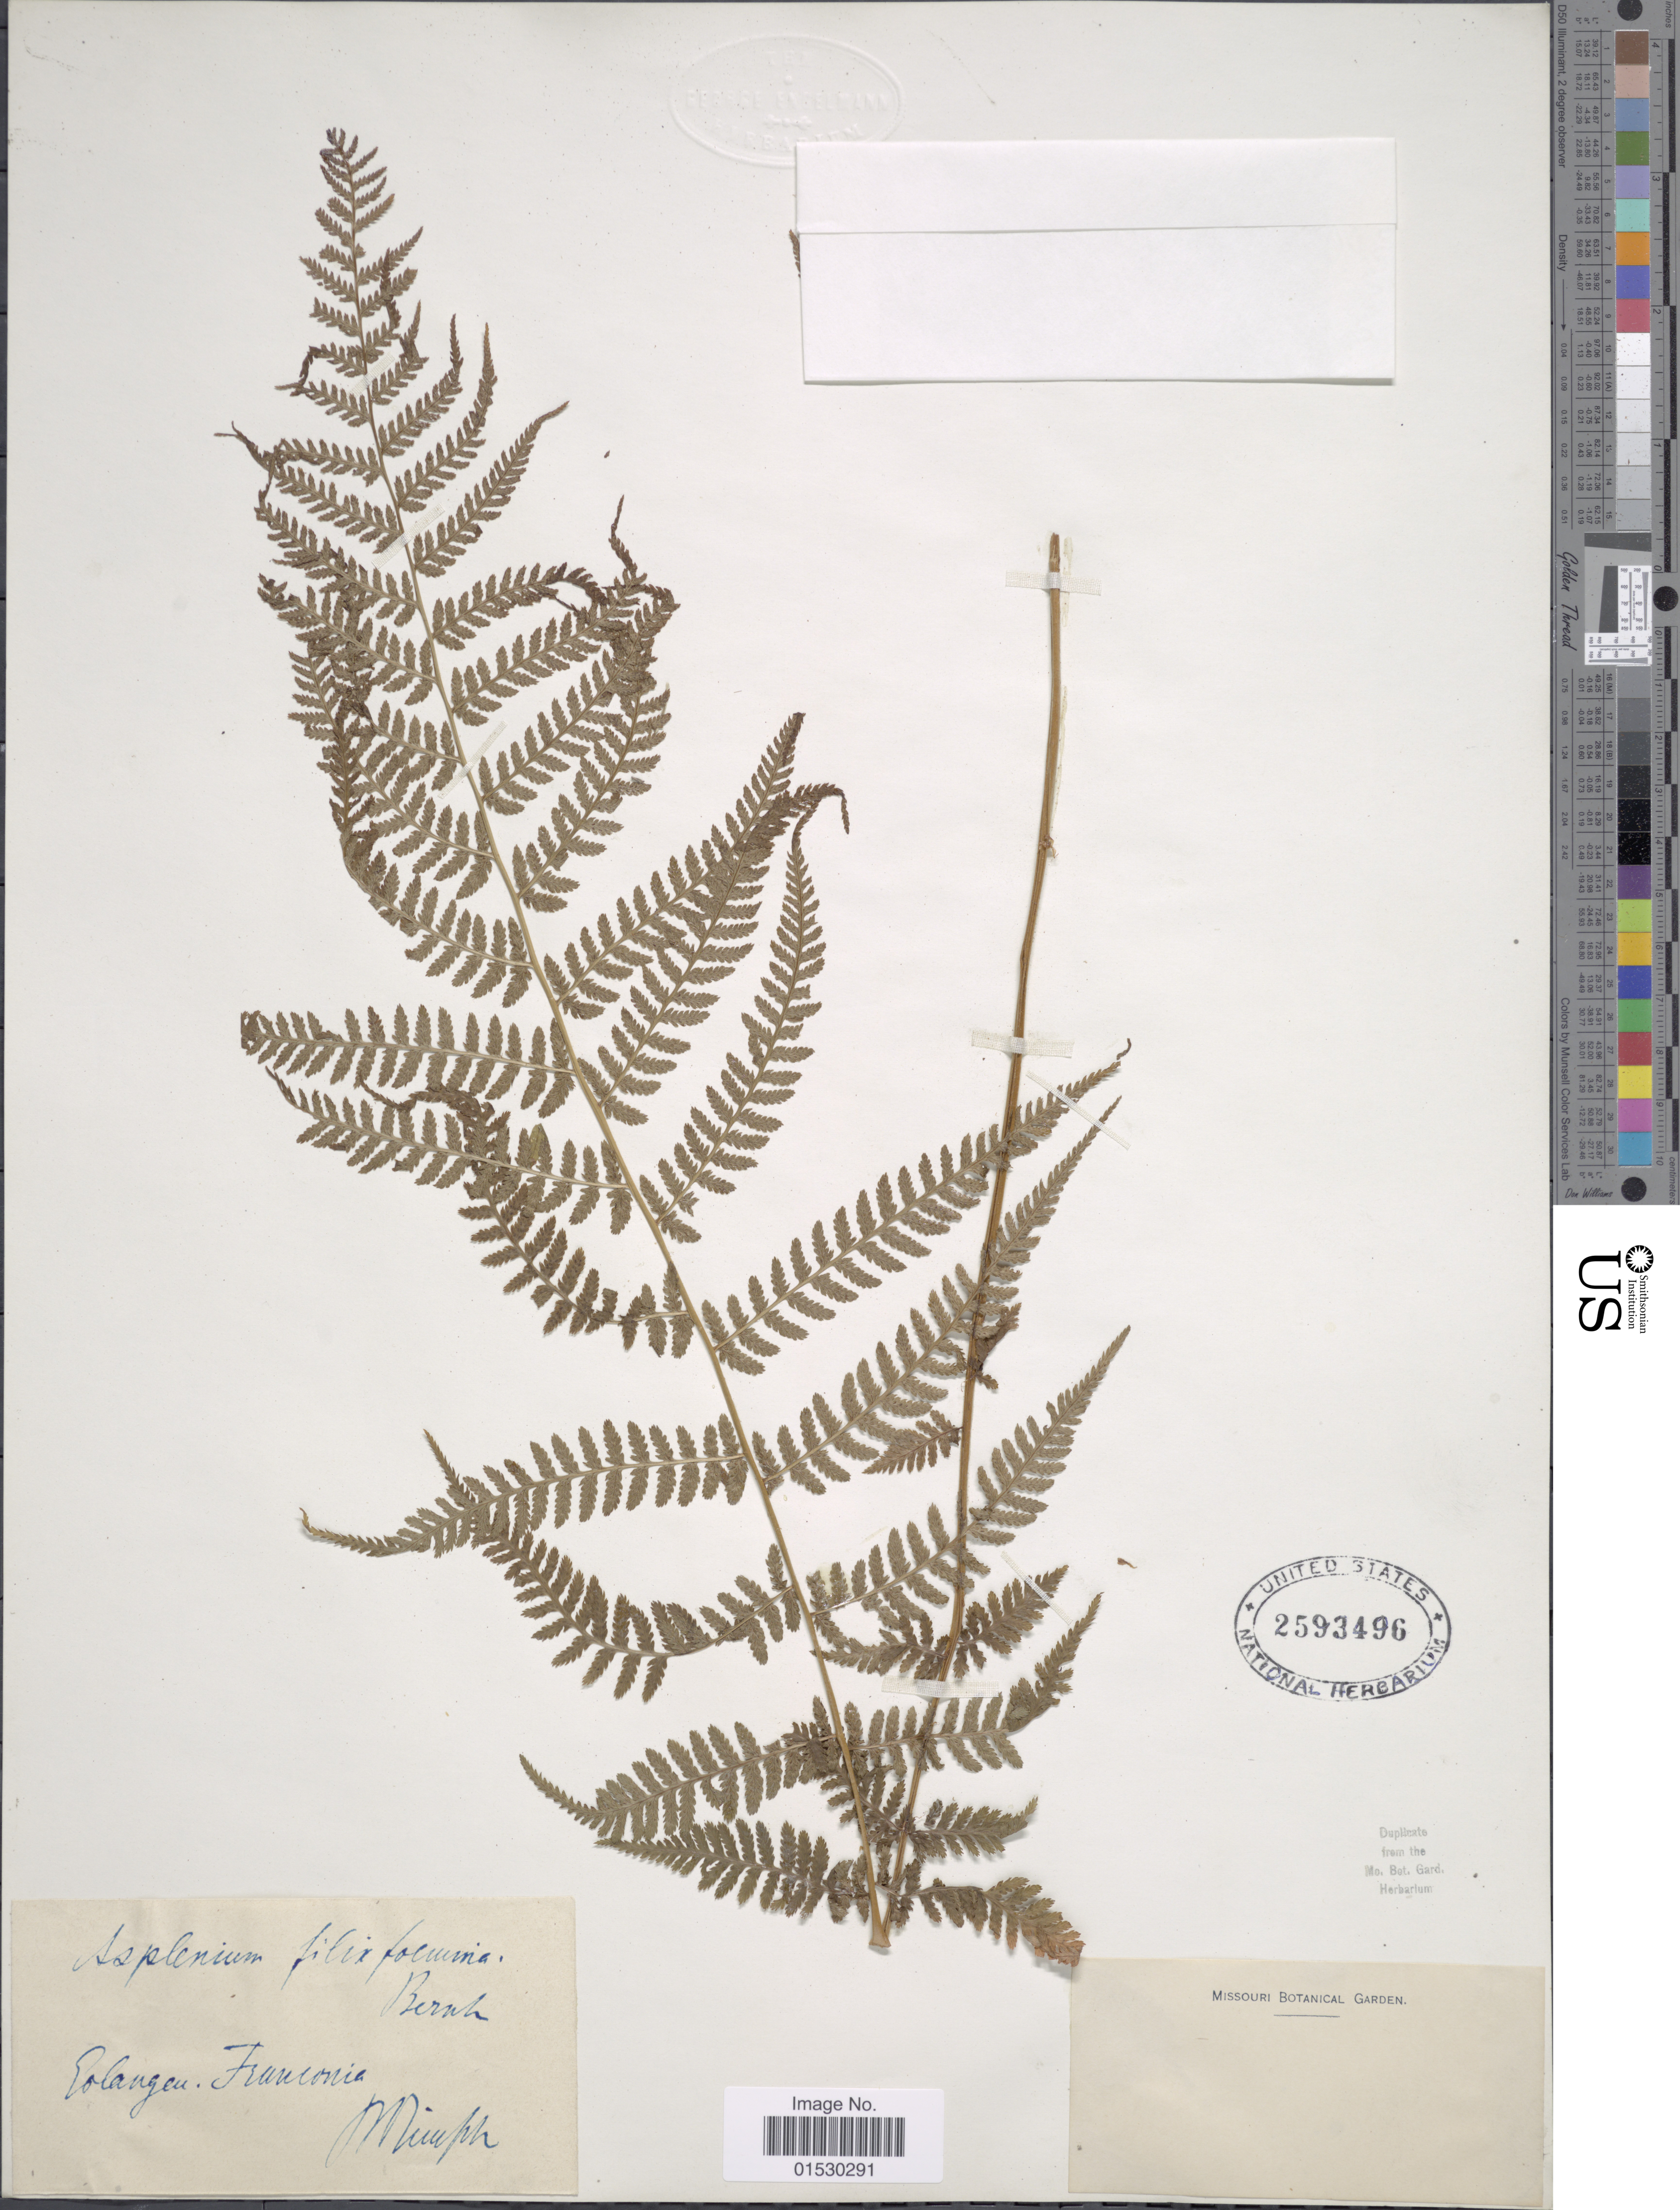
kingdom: Plantae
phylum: Tracheophyta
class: Polypodiopsida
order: Polypodiales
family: Athyriaceae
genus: Athyrium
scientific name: Athyrium filix-femina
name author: (L.) Roth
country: Germany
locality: Polangeu, Franconia.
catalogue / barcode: US 2593496